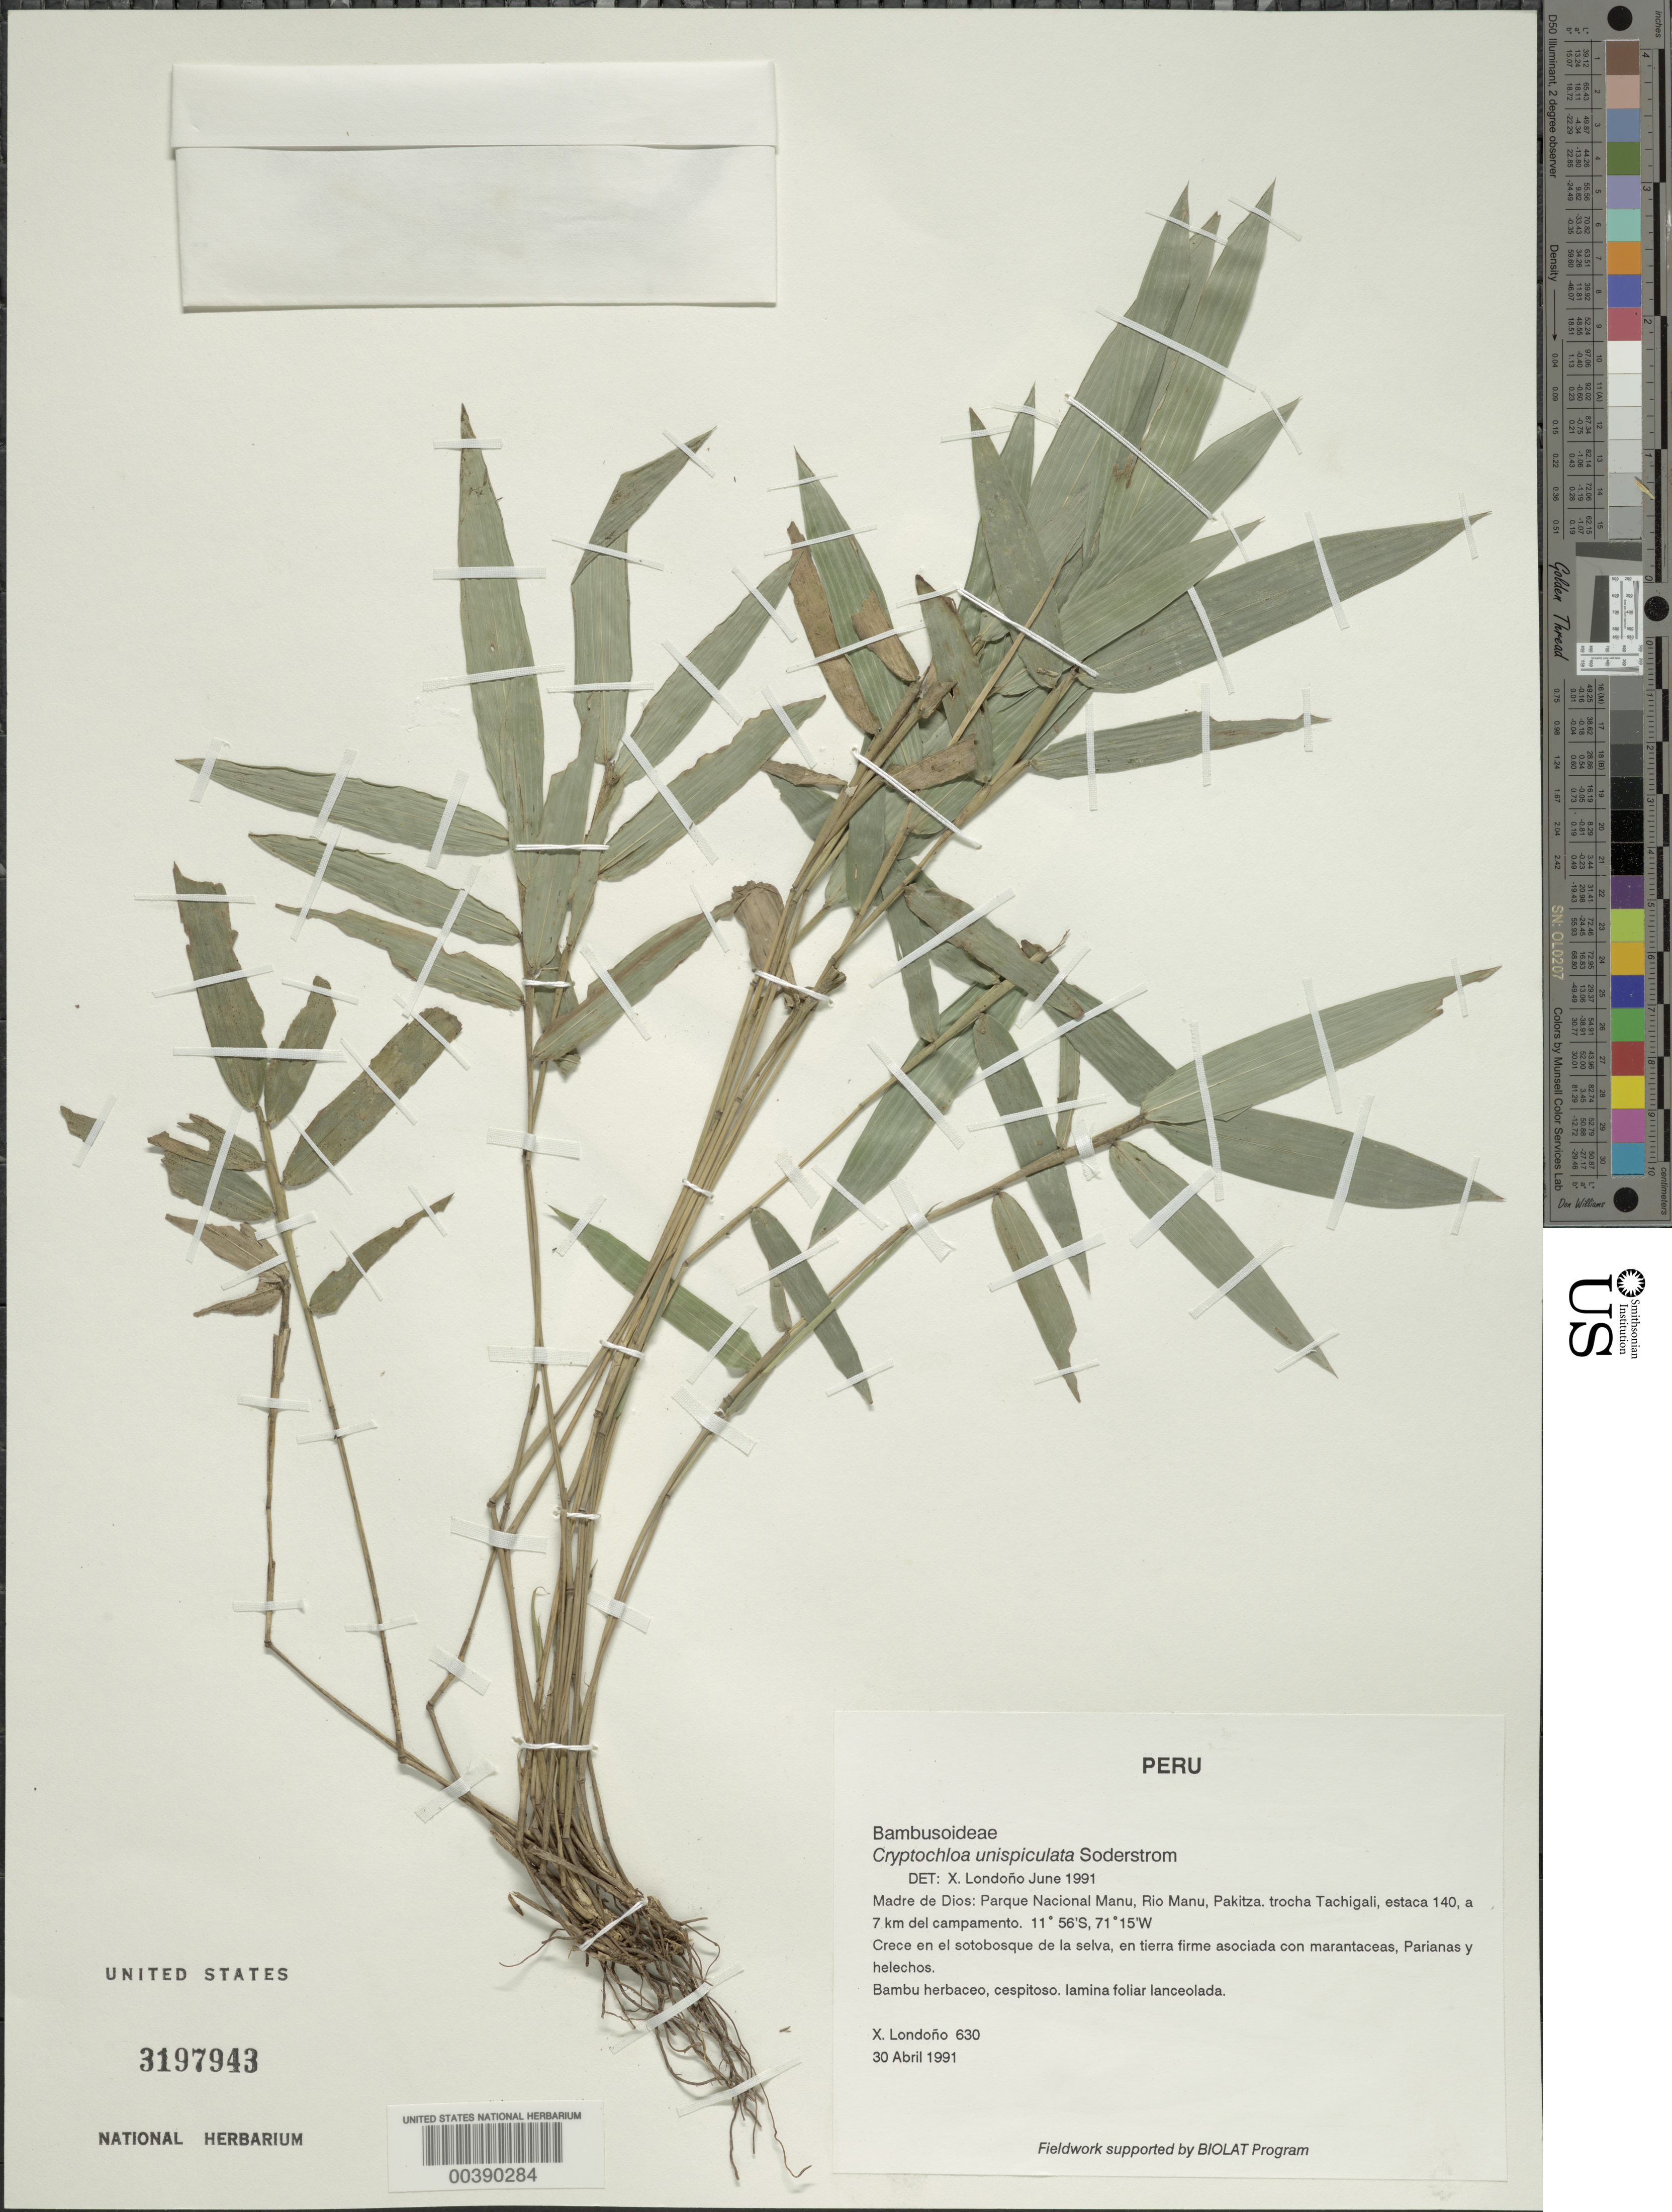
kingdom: Plantae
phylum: Tracheophyta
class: Liliopsida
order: Poales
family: Poaceae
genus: Cryptochloa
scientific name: Cryptochloa unispiculata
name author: Soderstr.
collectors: X. Londoño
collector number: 630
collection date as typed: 30 Apr 1991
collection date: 1991-04-30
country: Peru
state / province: Madre de Dios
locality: Parque nacional manu, rio manu, pakitza, trocha tachigali, estaca 140, a 7 km de campamento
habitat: Crece en el sotobosque de la selva, en tierra firme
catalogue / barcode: US 3197943